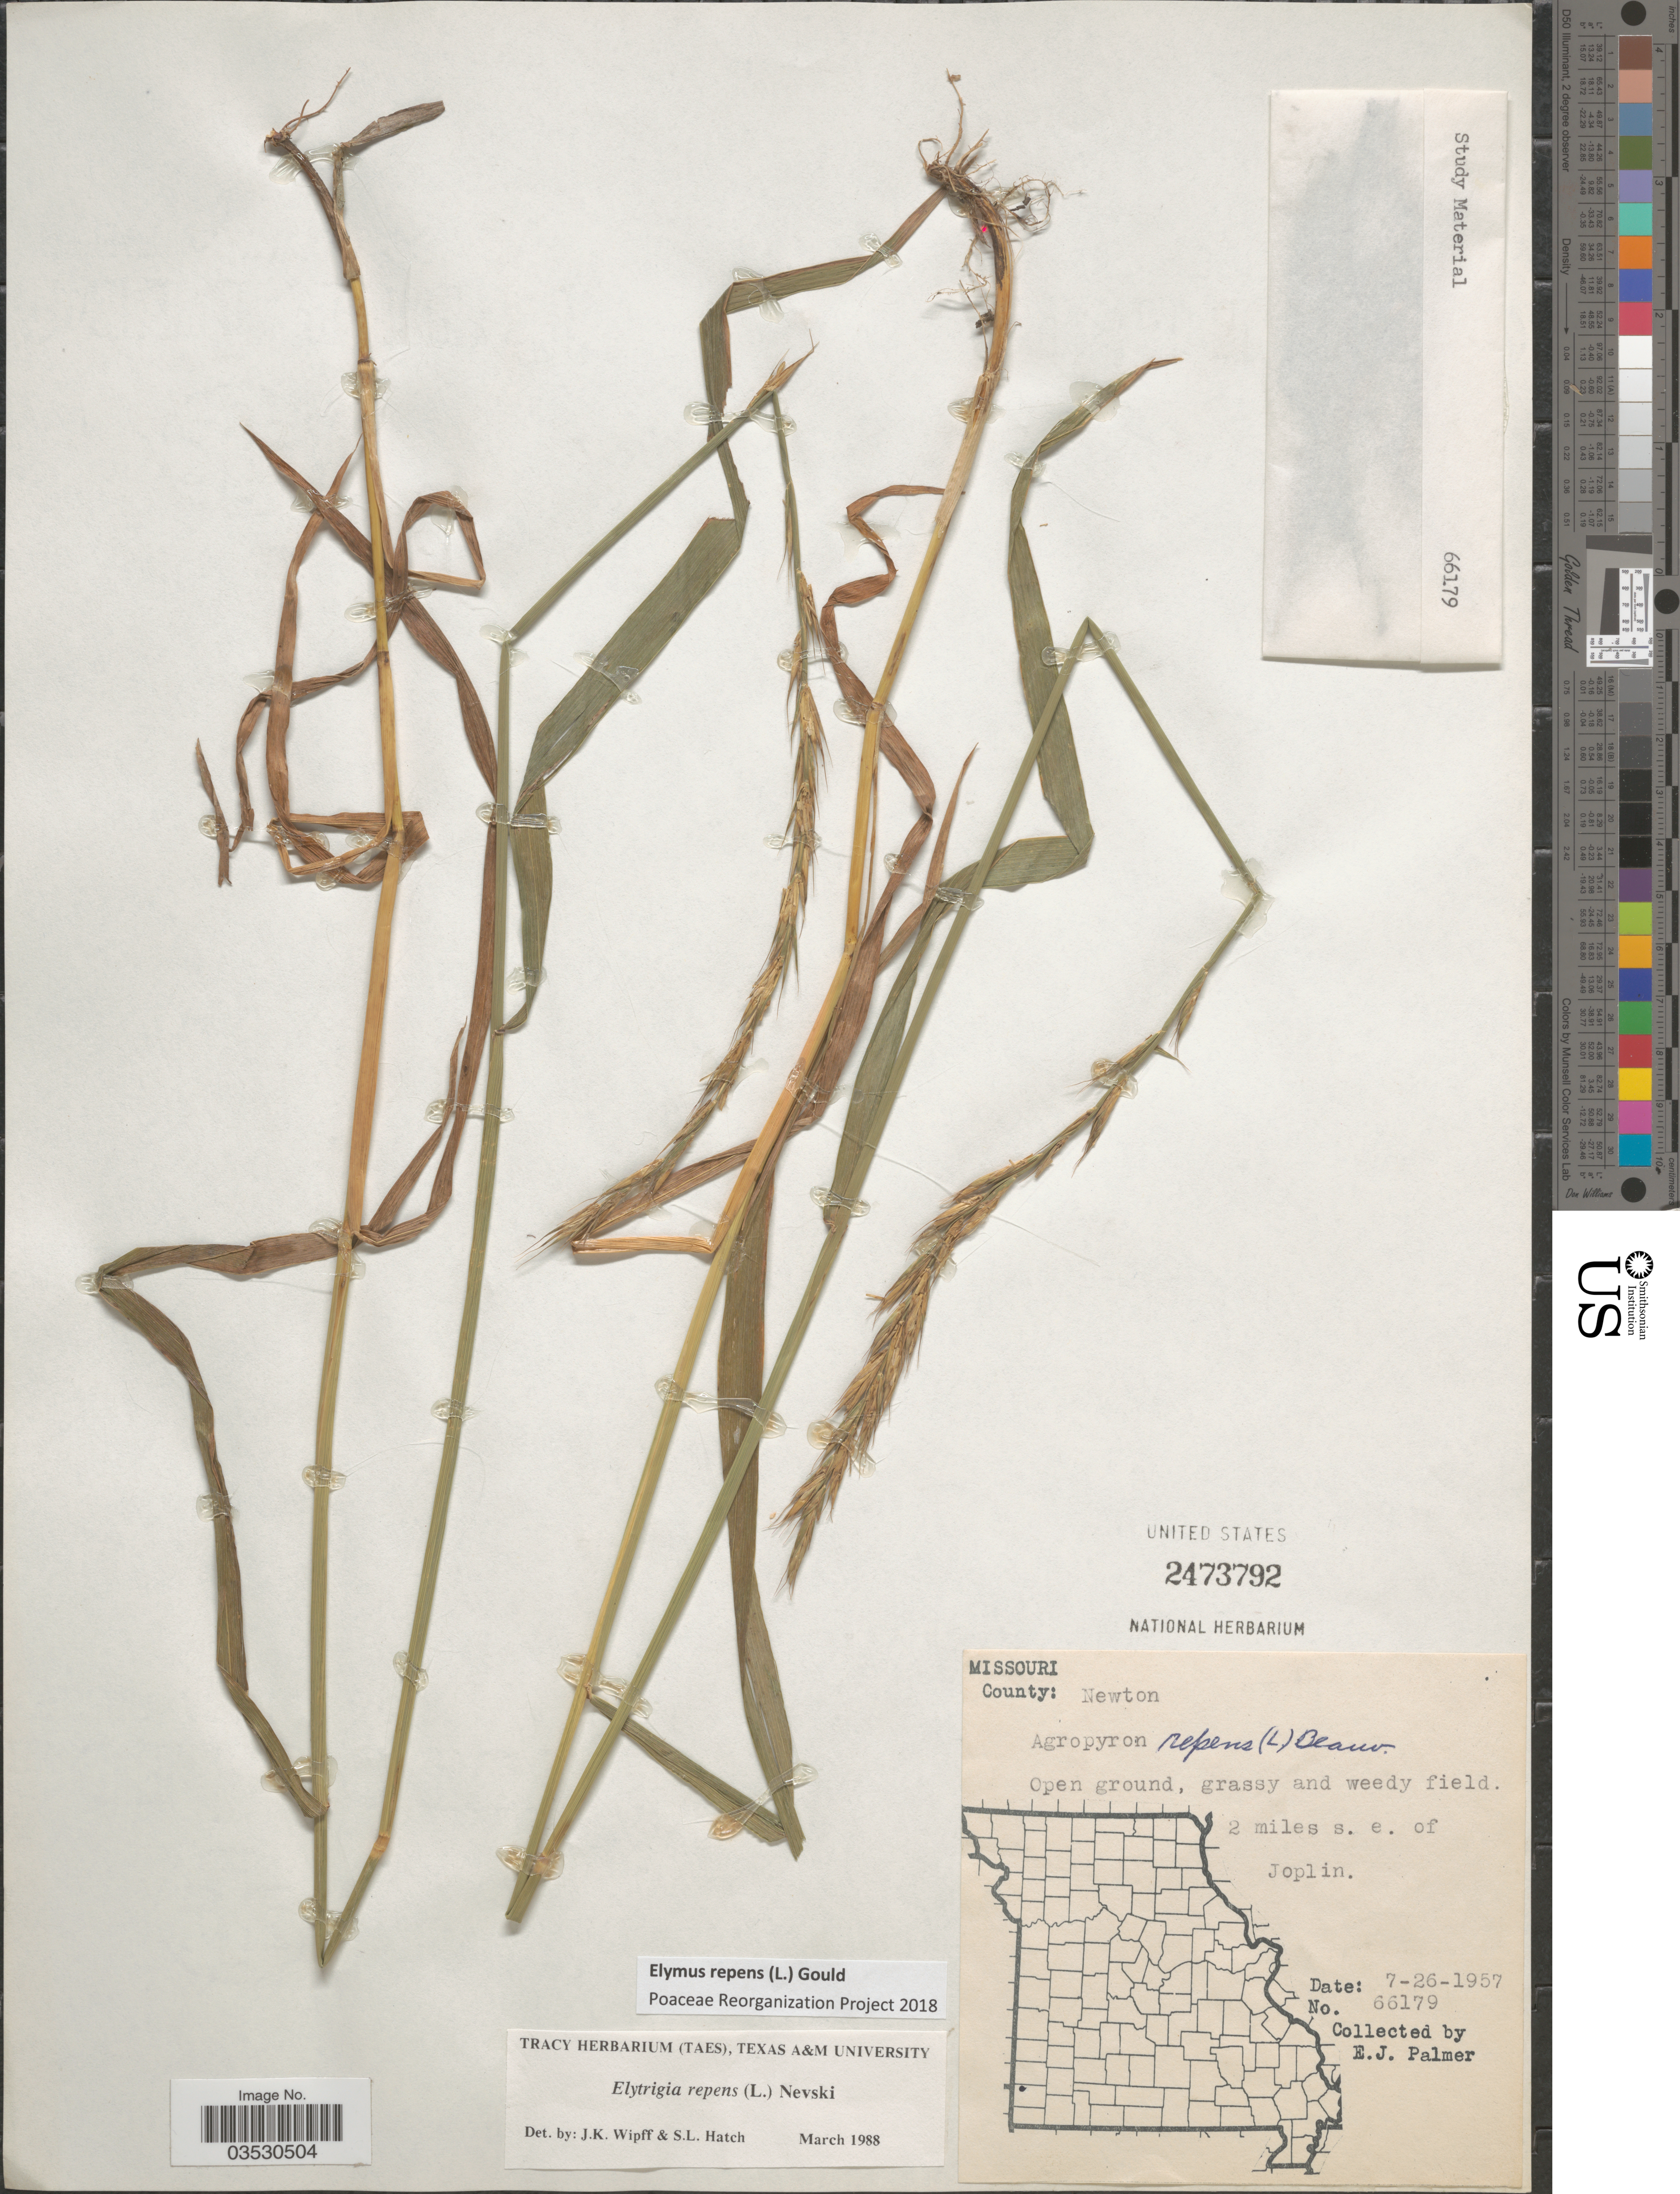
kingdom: Plantae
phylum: Tracheophyta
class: Liliopsida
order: Poales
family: Poaceae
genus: Elymus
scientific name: Elymus repens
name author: (L.) Gould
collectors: E. J. Palmer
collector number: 66179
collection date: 1957-07-26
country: United States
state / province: Missouri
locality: County: Newton. Open ground, grassy and weedy field 2 miles s.e. of Joplin.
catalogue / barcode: US 2473792